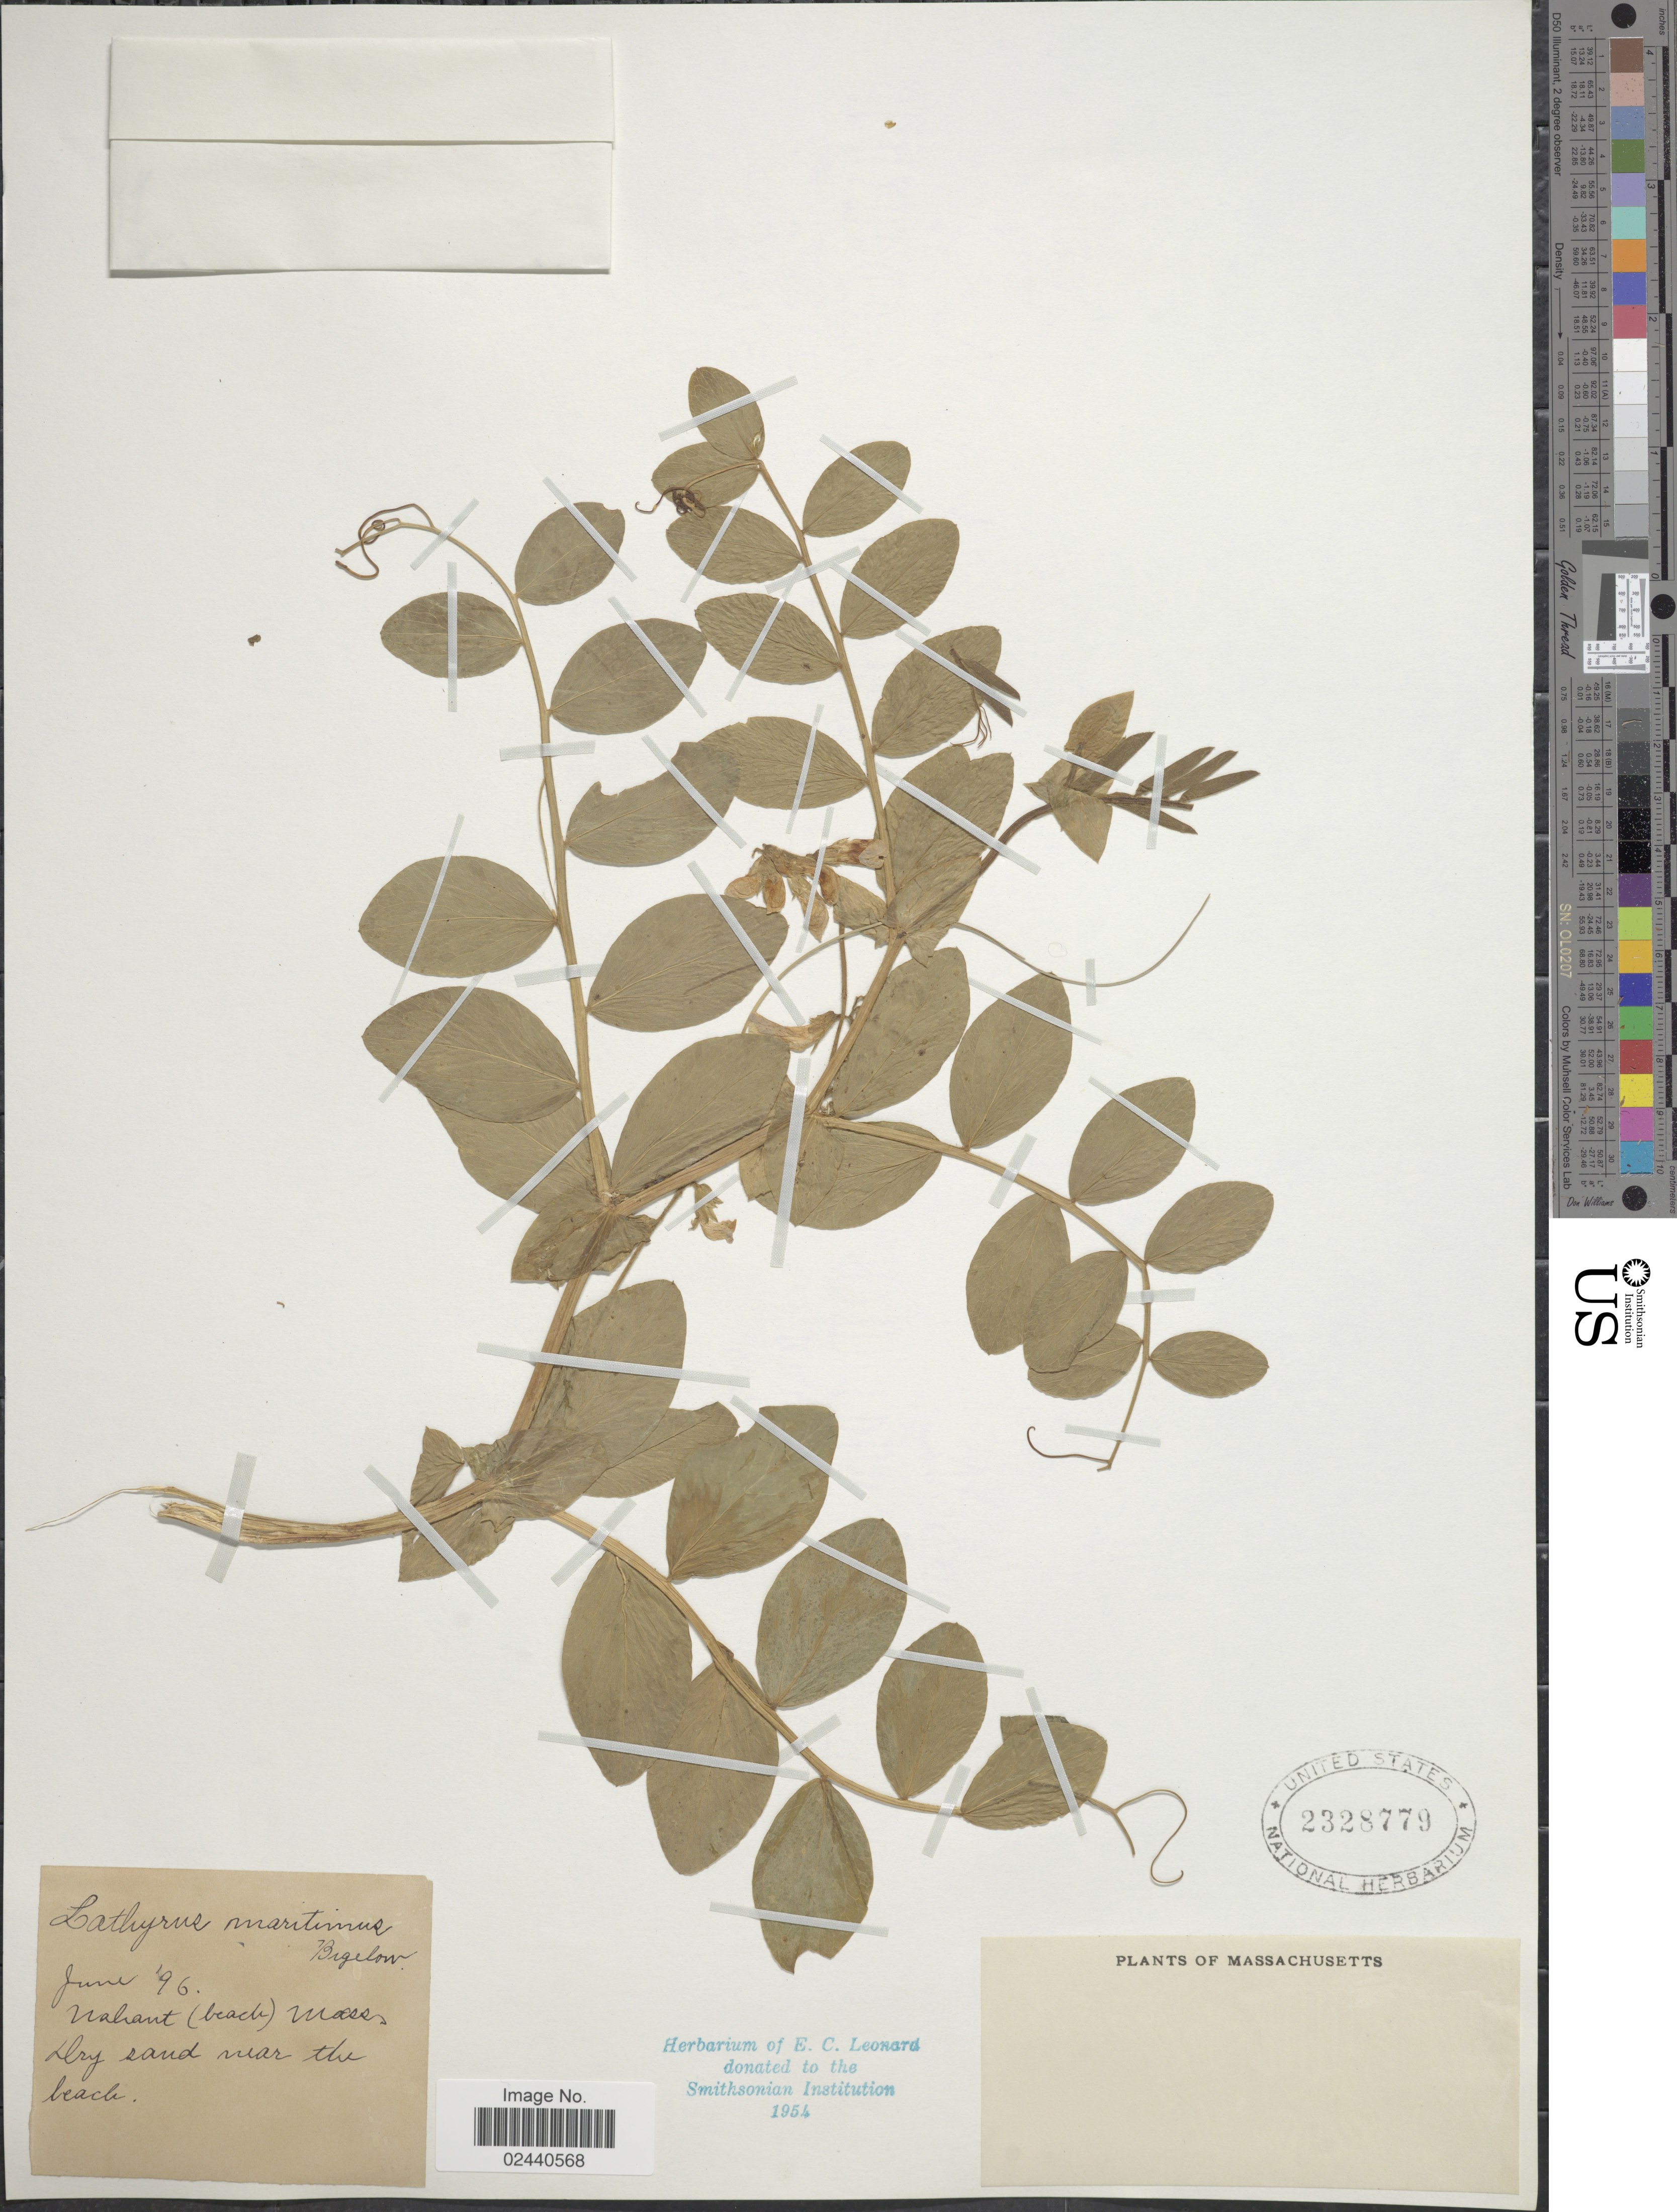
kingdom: Plantae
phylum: Tracheophyta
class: Magnoliopsida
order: Fabales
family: Fabaceae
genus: Lathyrus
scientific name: Lathyrus japonicus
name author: Willd.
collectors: ex herb. E.C. Leonard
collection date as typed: Transcribed d/m/y: /6/96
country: United States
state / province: Massachusetts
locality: Nahant (beach)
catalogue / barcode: US 2328779